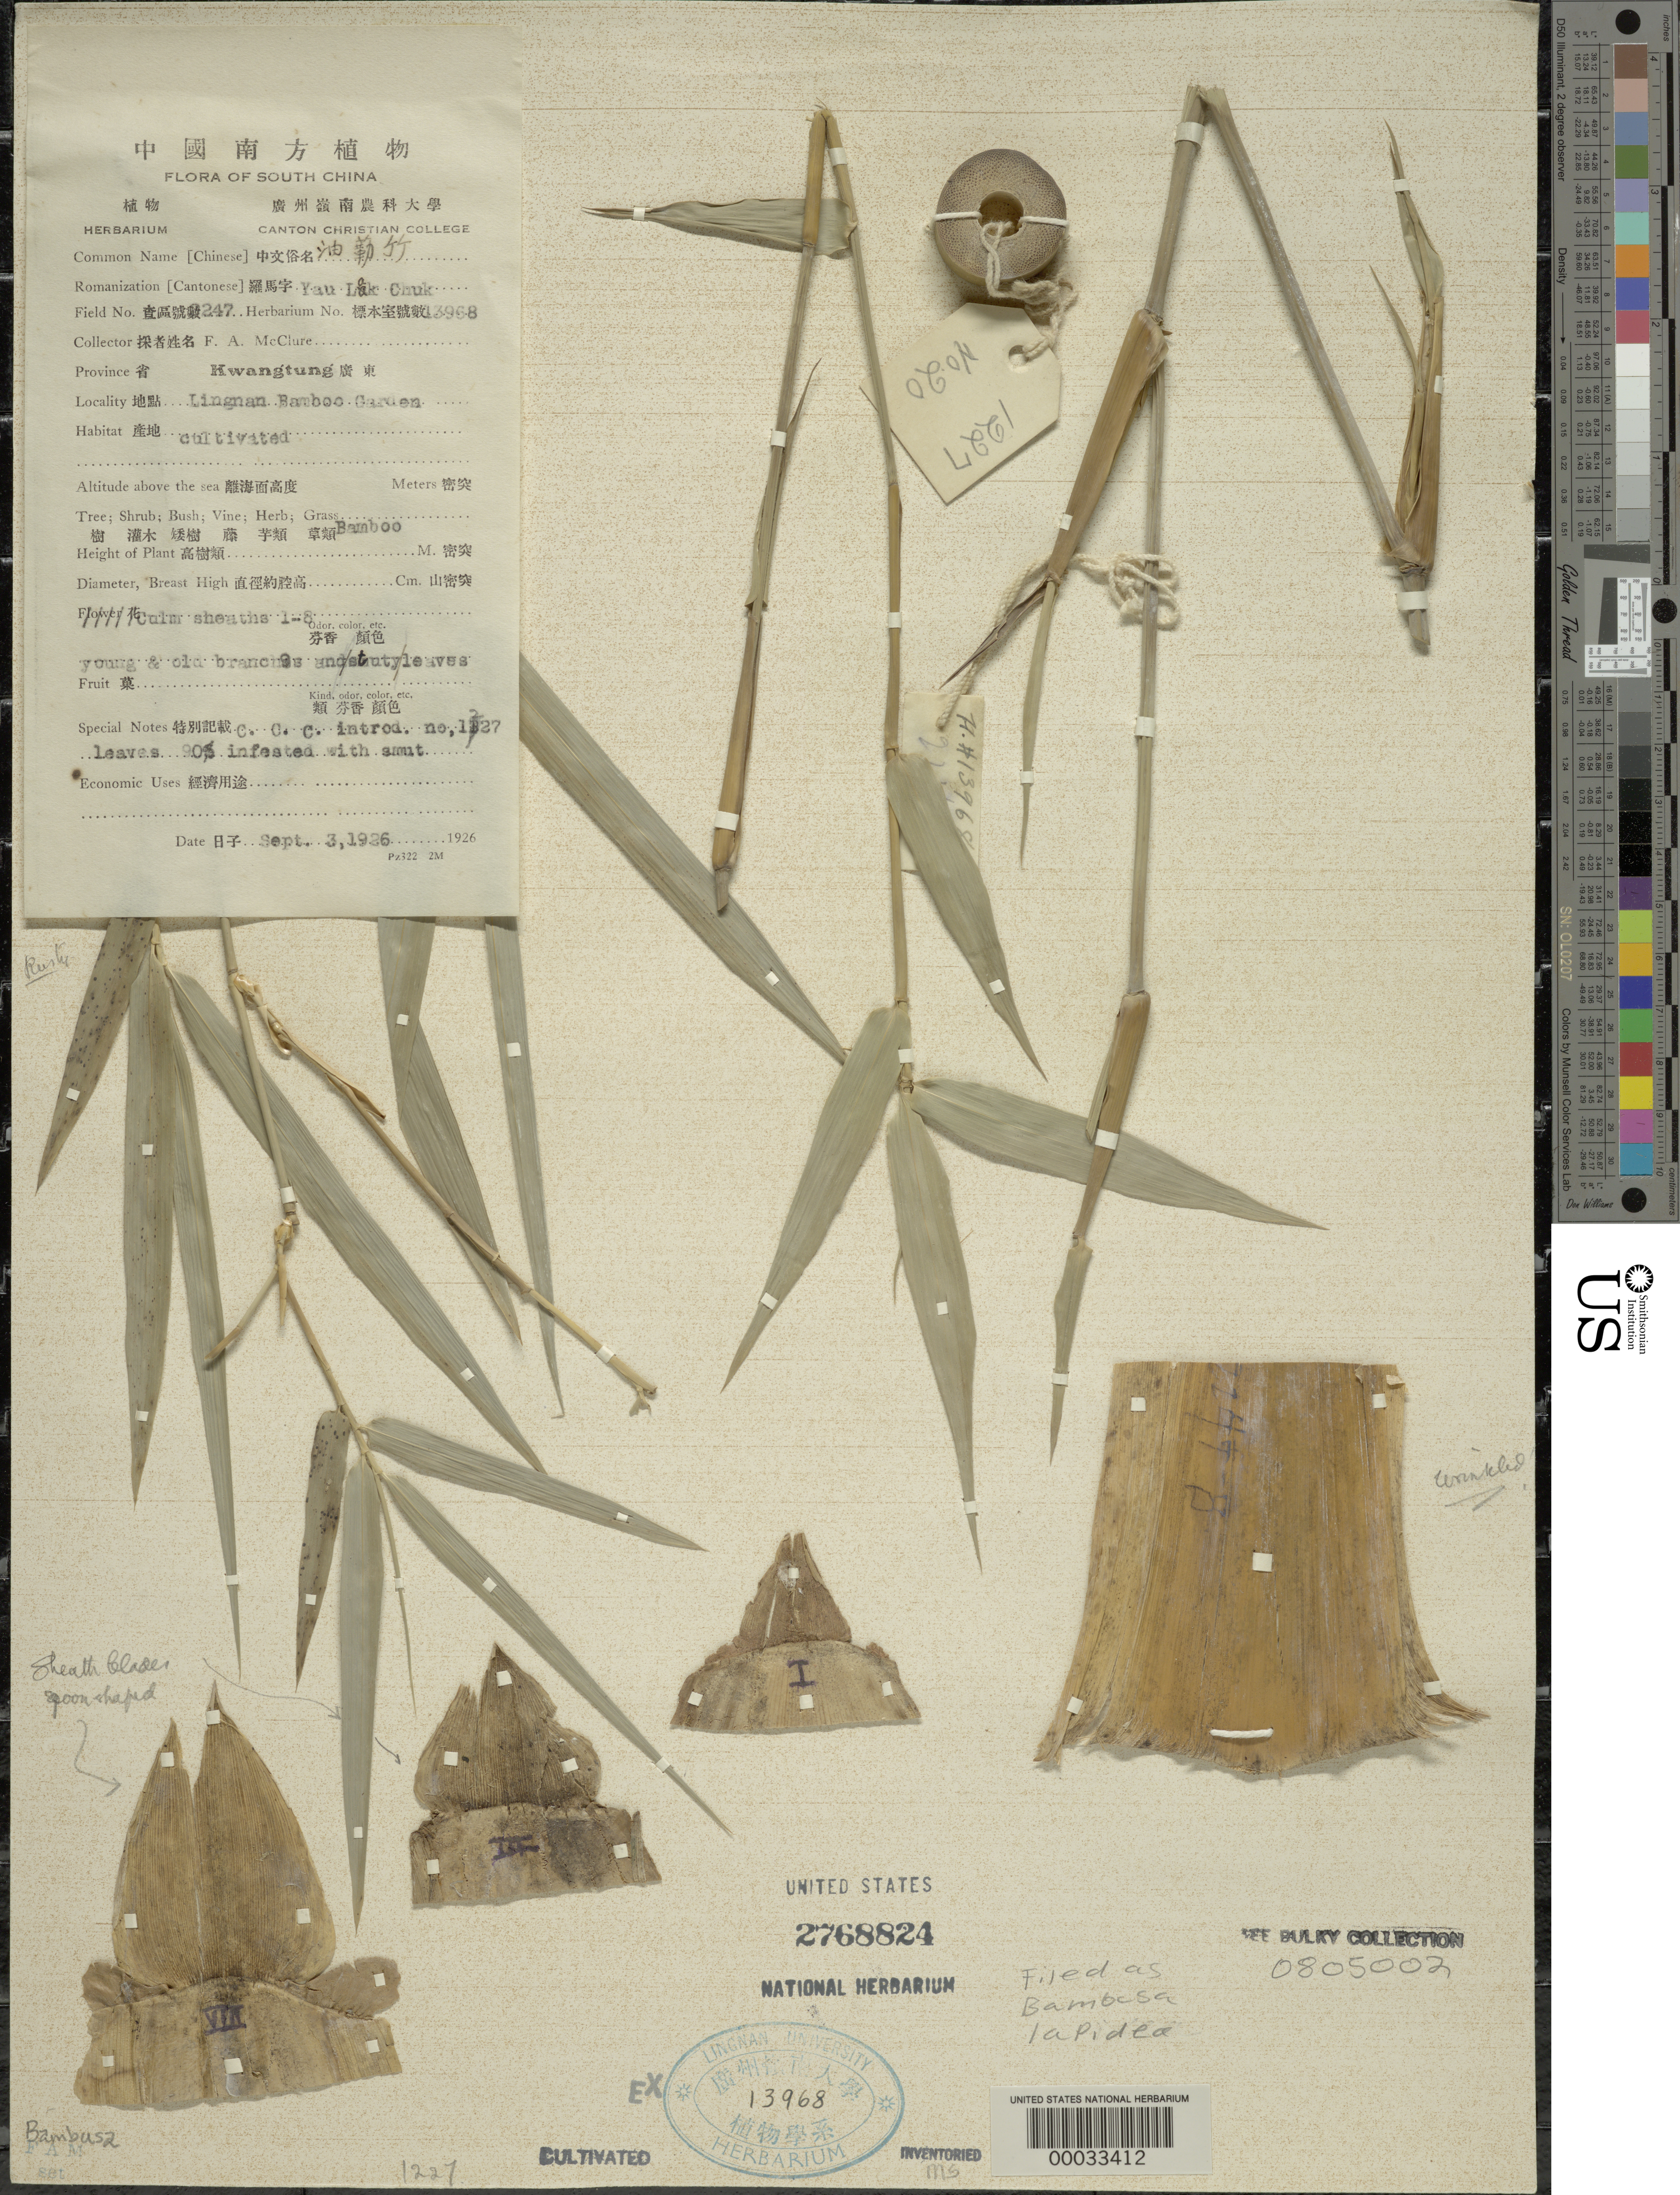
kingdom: Plantae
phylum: Tracheophyta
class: Liliopsida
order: Poales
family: Poaceae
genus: Bambusa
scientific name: Bambusa lapidea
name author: McClure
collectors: F. A. McClure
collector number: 2247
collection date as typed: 03 Sep 1926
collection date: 1926-09-03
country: China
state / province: Guangdong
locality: Yau lak chuk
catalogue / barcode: US 2768824